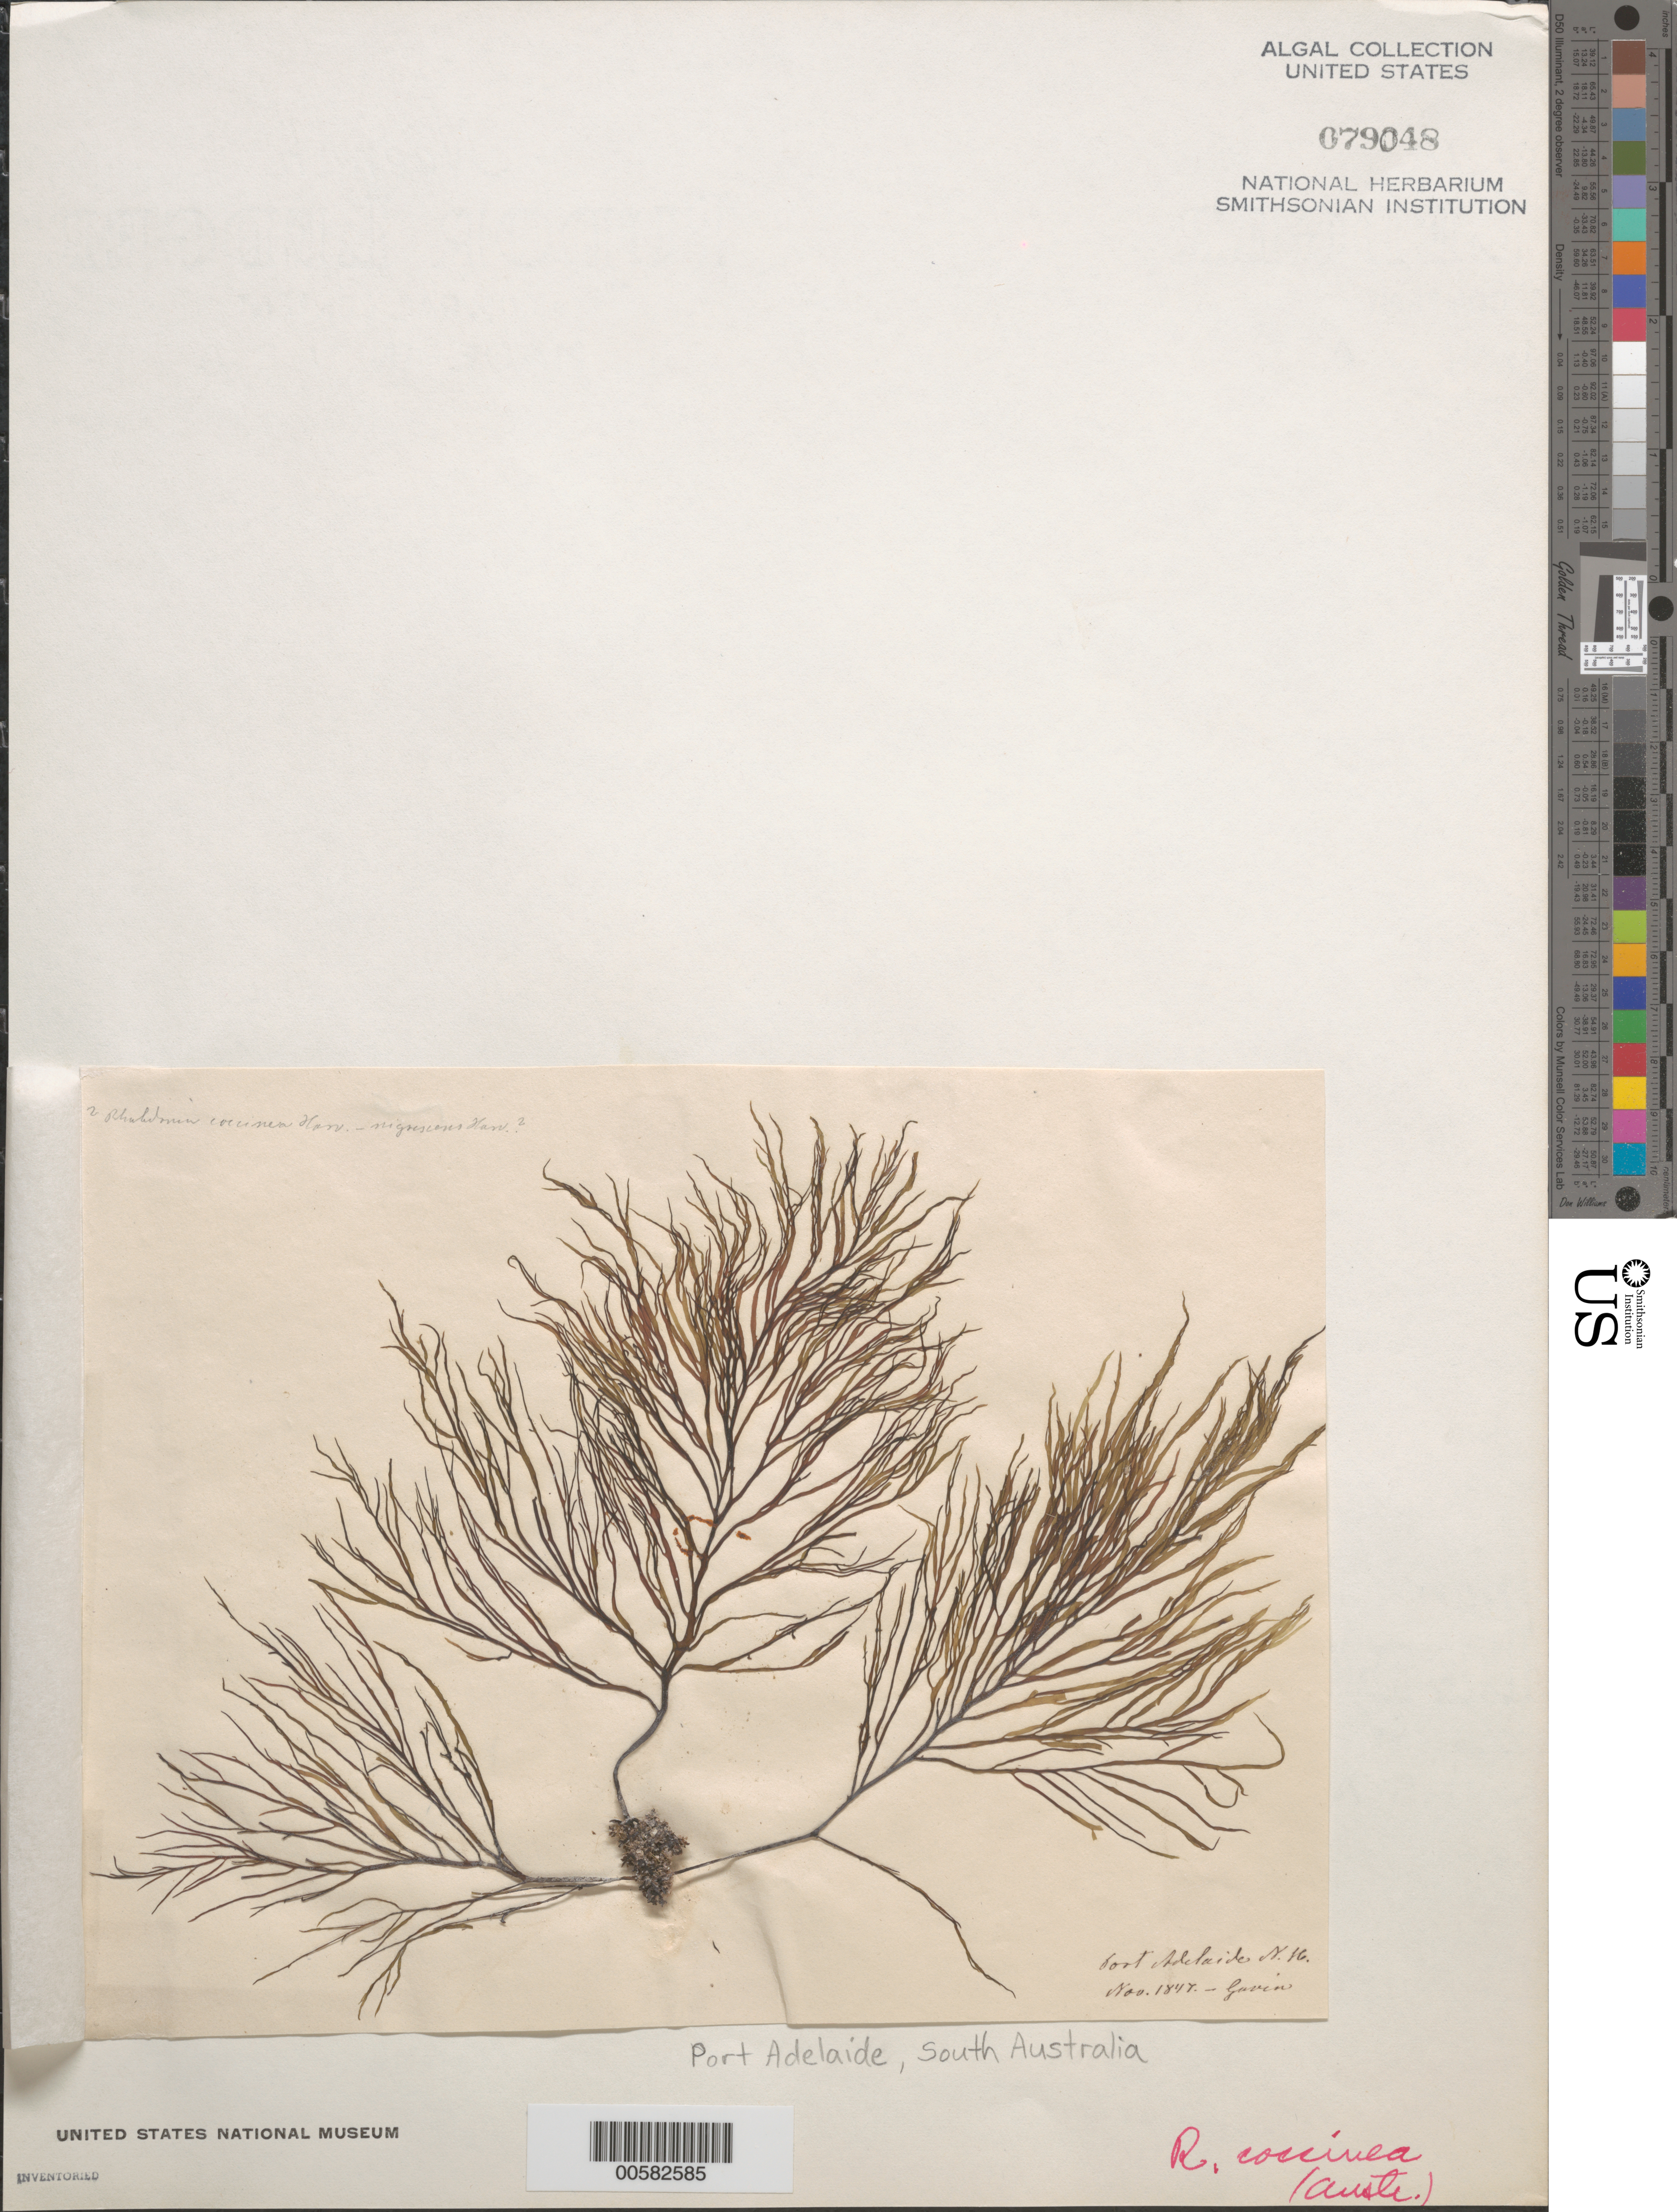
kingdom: Plantae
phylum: Rhodophyta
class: Florideophyceae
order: Gigartinales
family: Areschougiaceae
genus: Rhabdonia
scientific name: Rhabdonia coccinea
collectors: -. Gavin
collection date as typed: Nov 1847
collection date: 1847-11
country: Australia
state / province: South Australia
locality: Port Adelaide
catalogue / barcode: US 79048